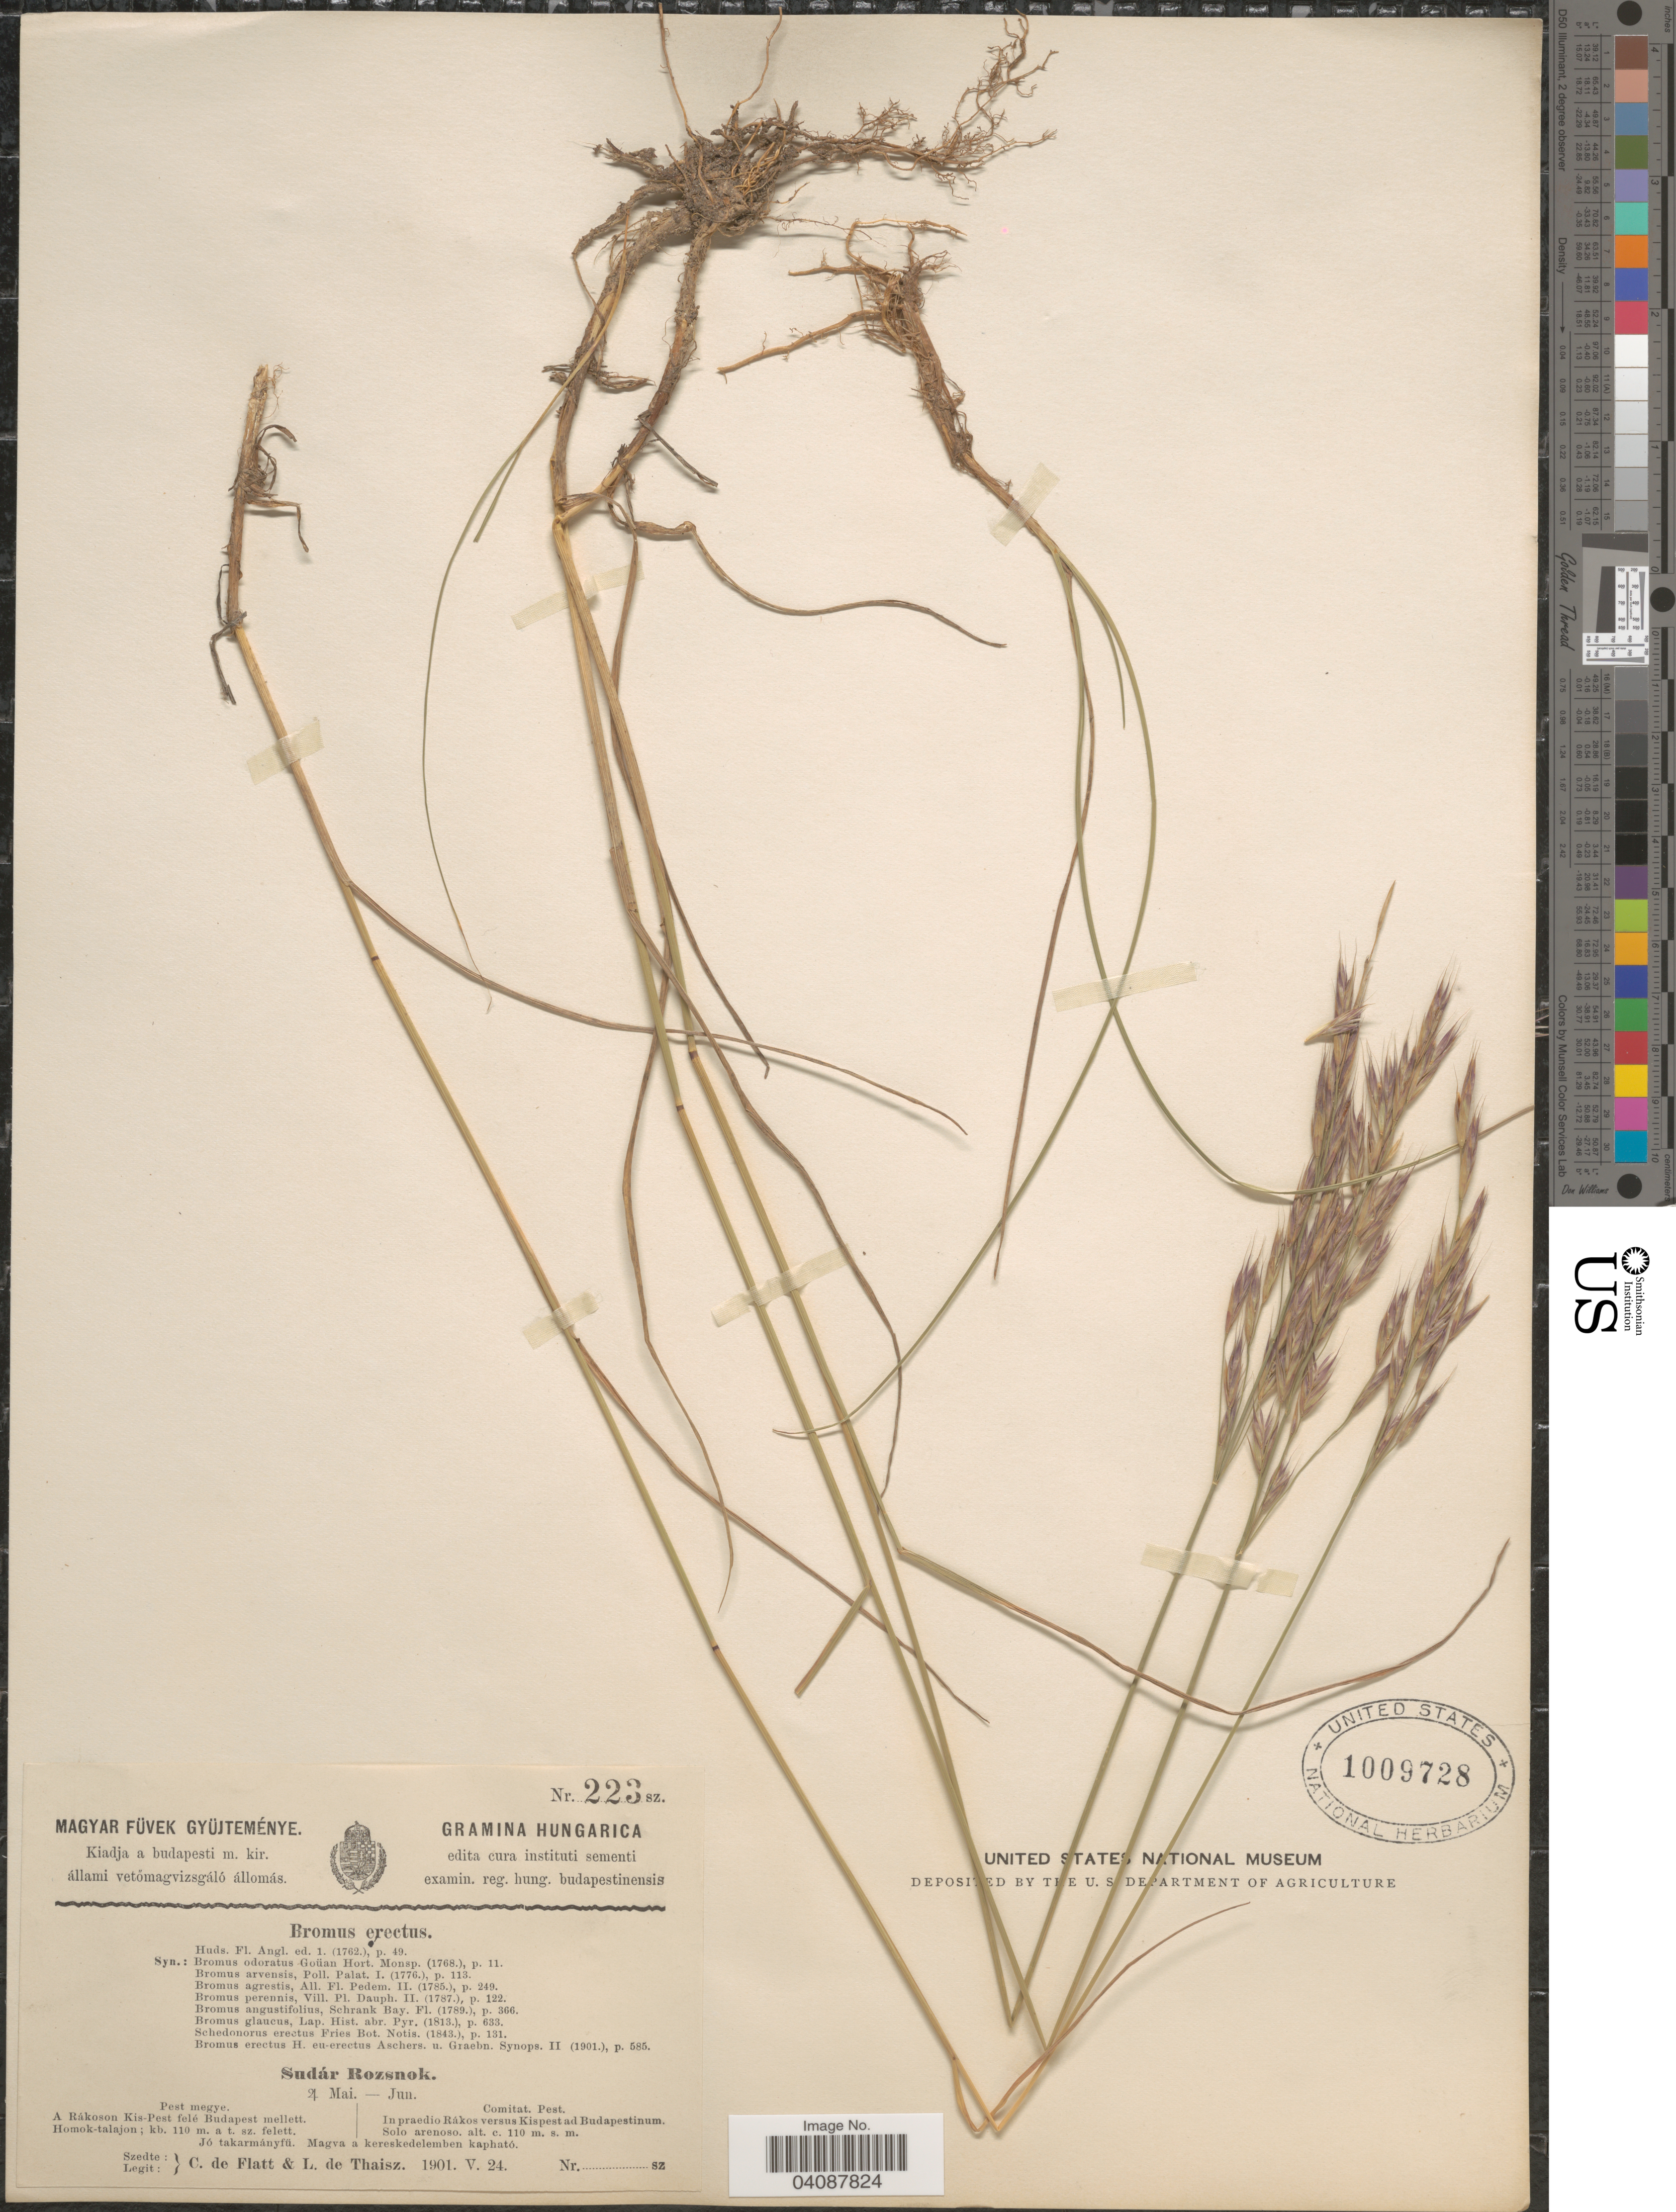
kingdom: Plantae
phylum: Tracheophyta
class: Liliopsida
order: Poales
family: Poaceae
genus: Bromus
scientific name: Bromus erectus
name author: Huds.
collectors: C. de Flatt & L. Thaisz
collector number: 223?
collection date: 1901-05-24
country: Hungary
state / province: Pest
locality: Comitat. Pest. In praedio Ráxos versus Kispest ad Budapestinum.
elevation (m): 110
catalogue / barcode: US 1009728